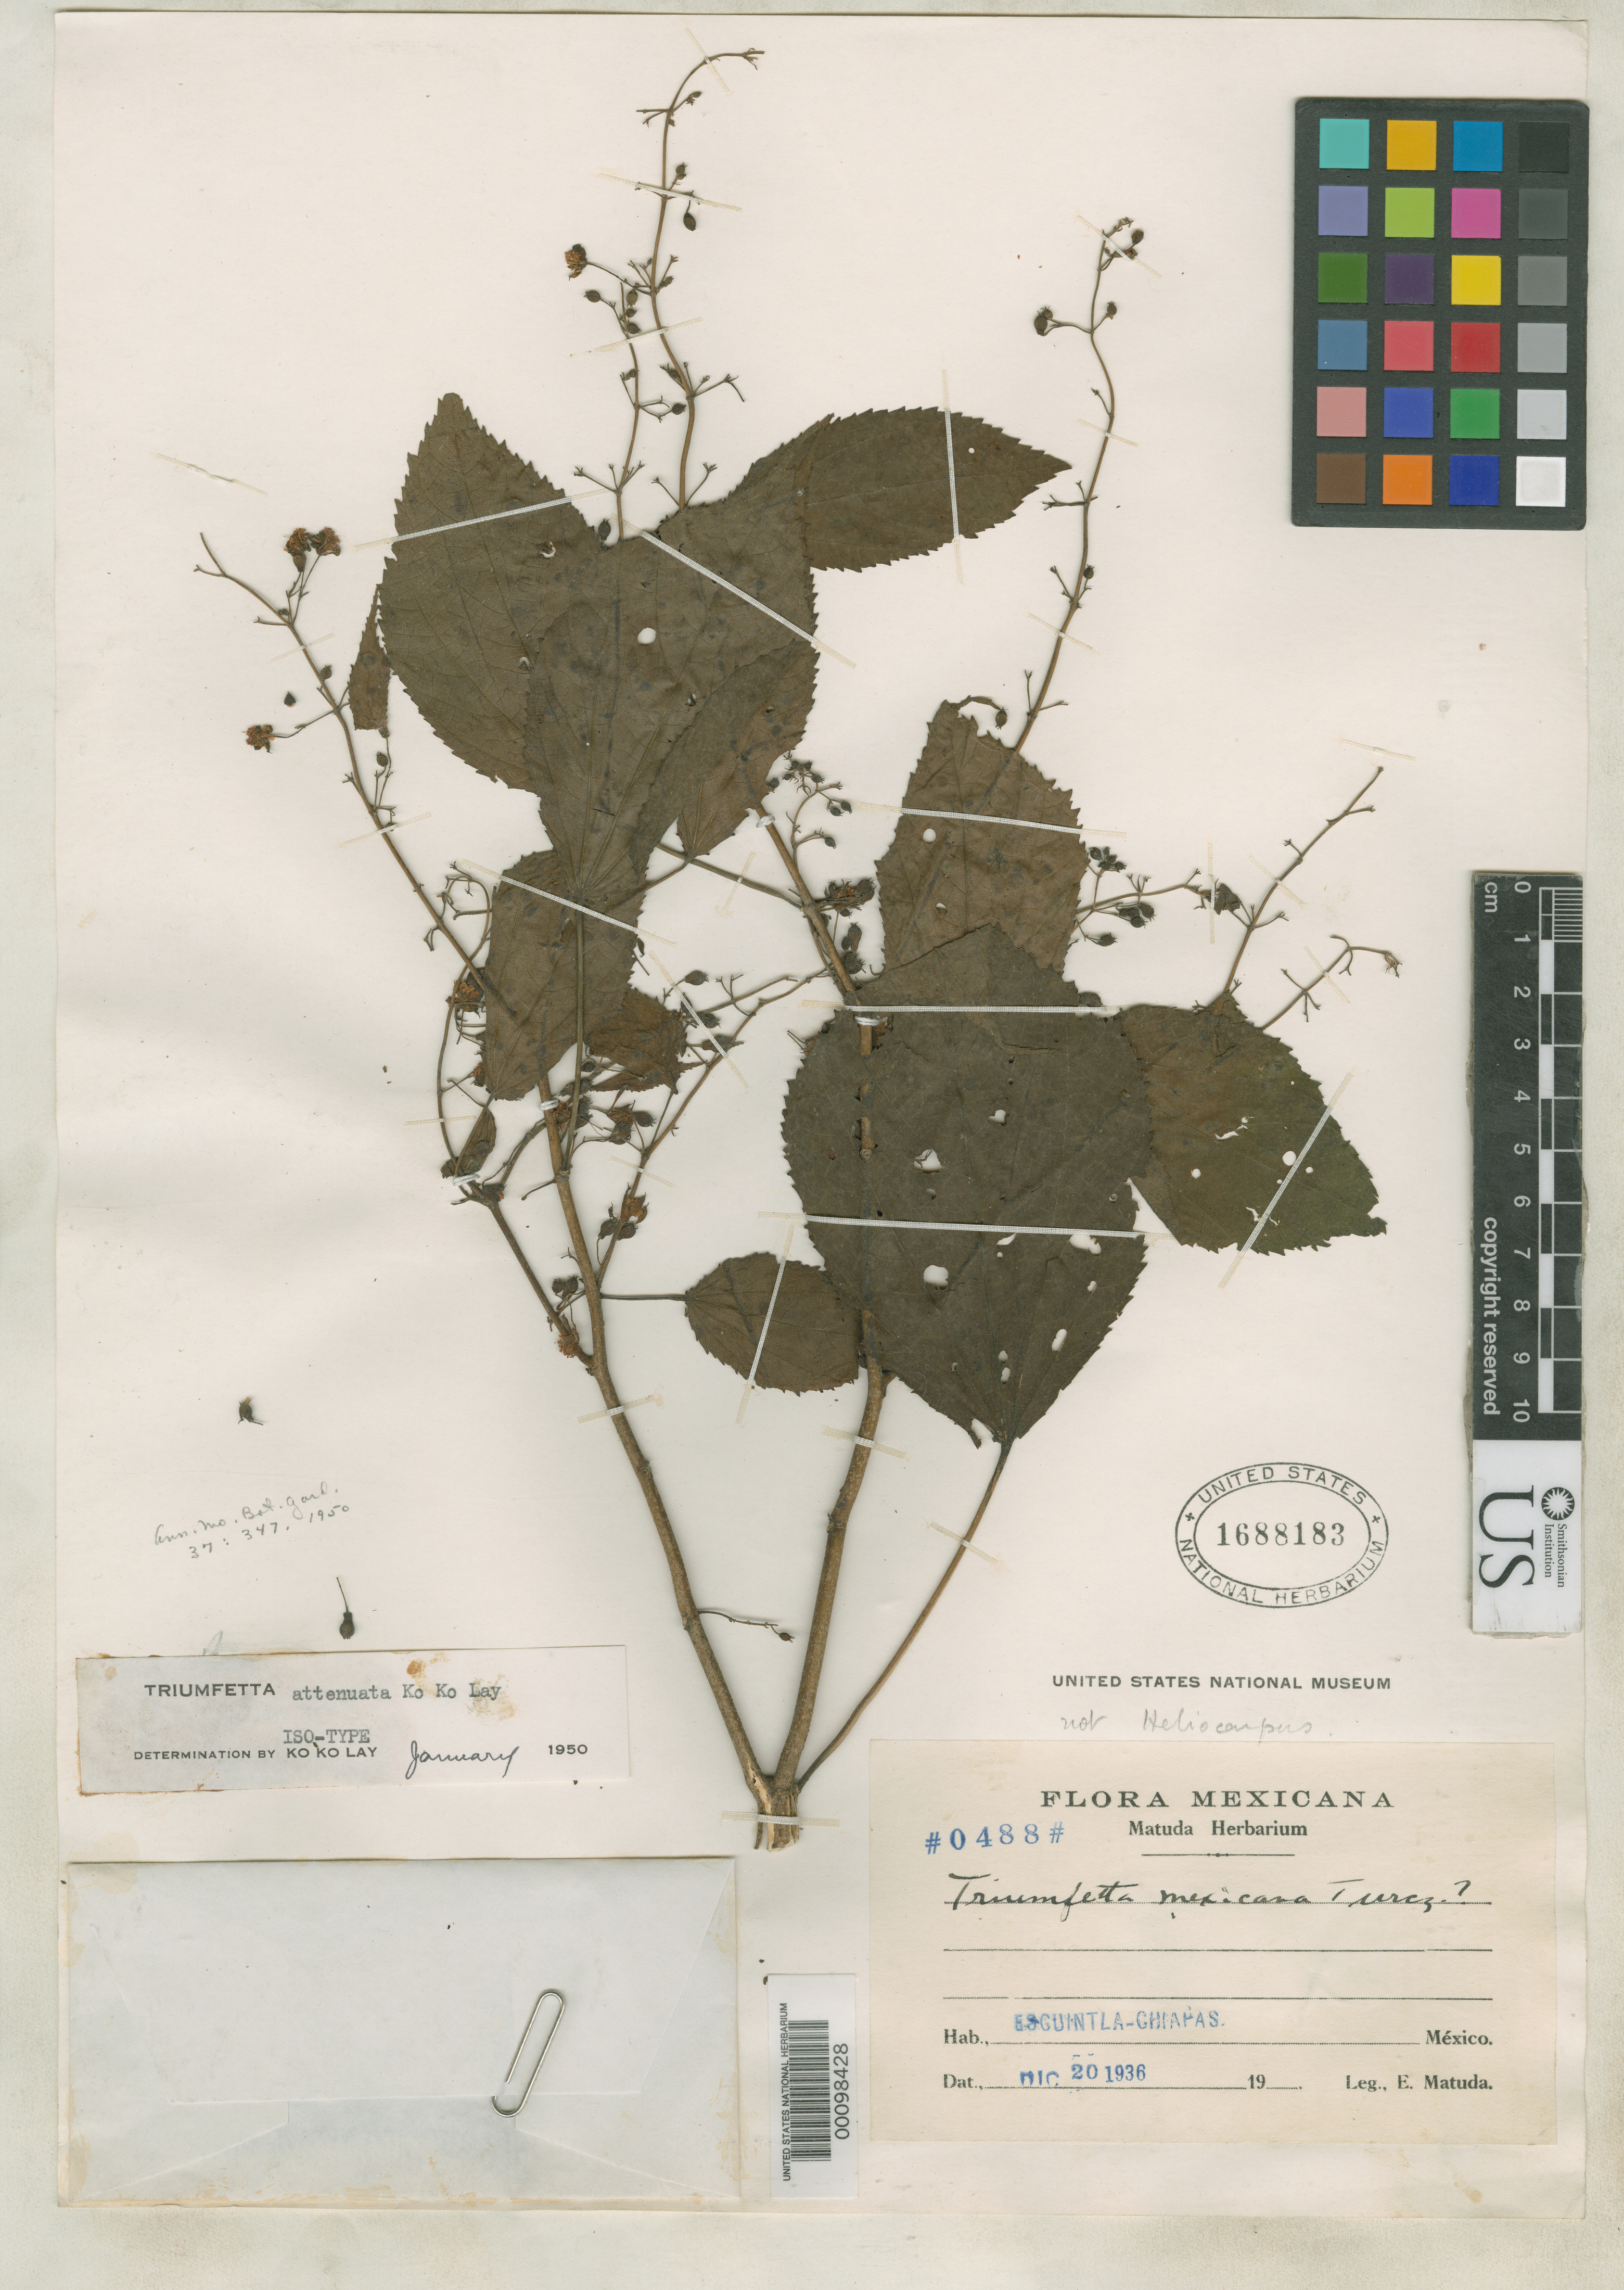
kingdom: Plantae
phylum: Tracheophyta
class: Magnoliopsida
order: Malvales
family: Malvaceae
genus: Triumfetta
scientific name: Triumfetta attenuata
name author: Lay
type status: Isotype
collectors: E. Matuda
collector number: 488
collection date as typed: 20 Dec 1936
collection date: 1936-12-20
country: Mexico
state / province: Chiapas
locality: Escuintla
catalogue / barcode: US 1688183